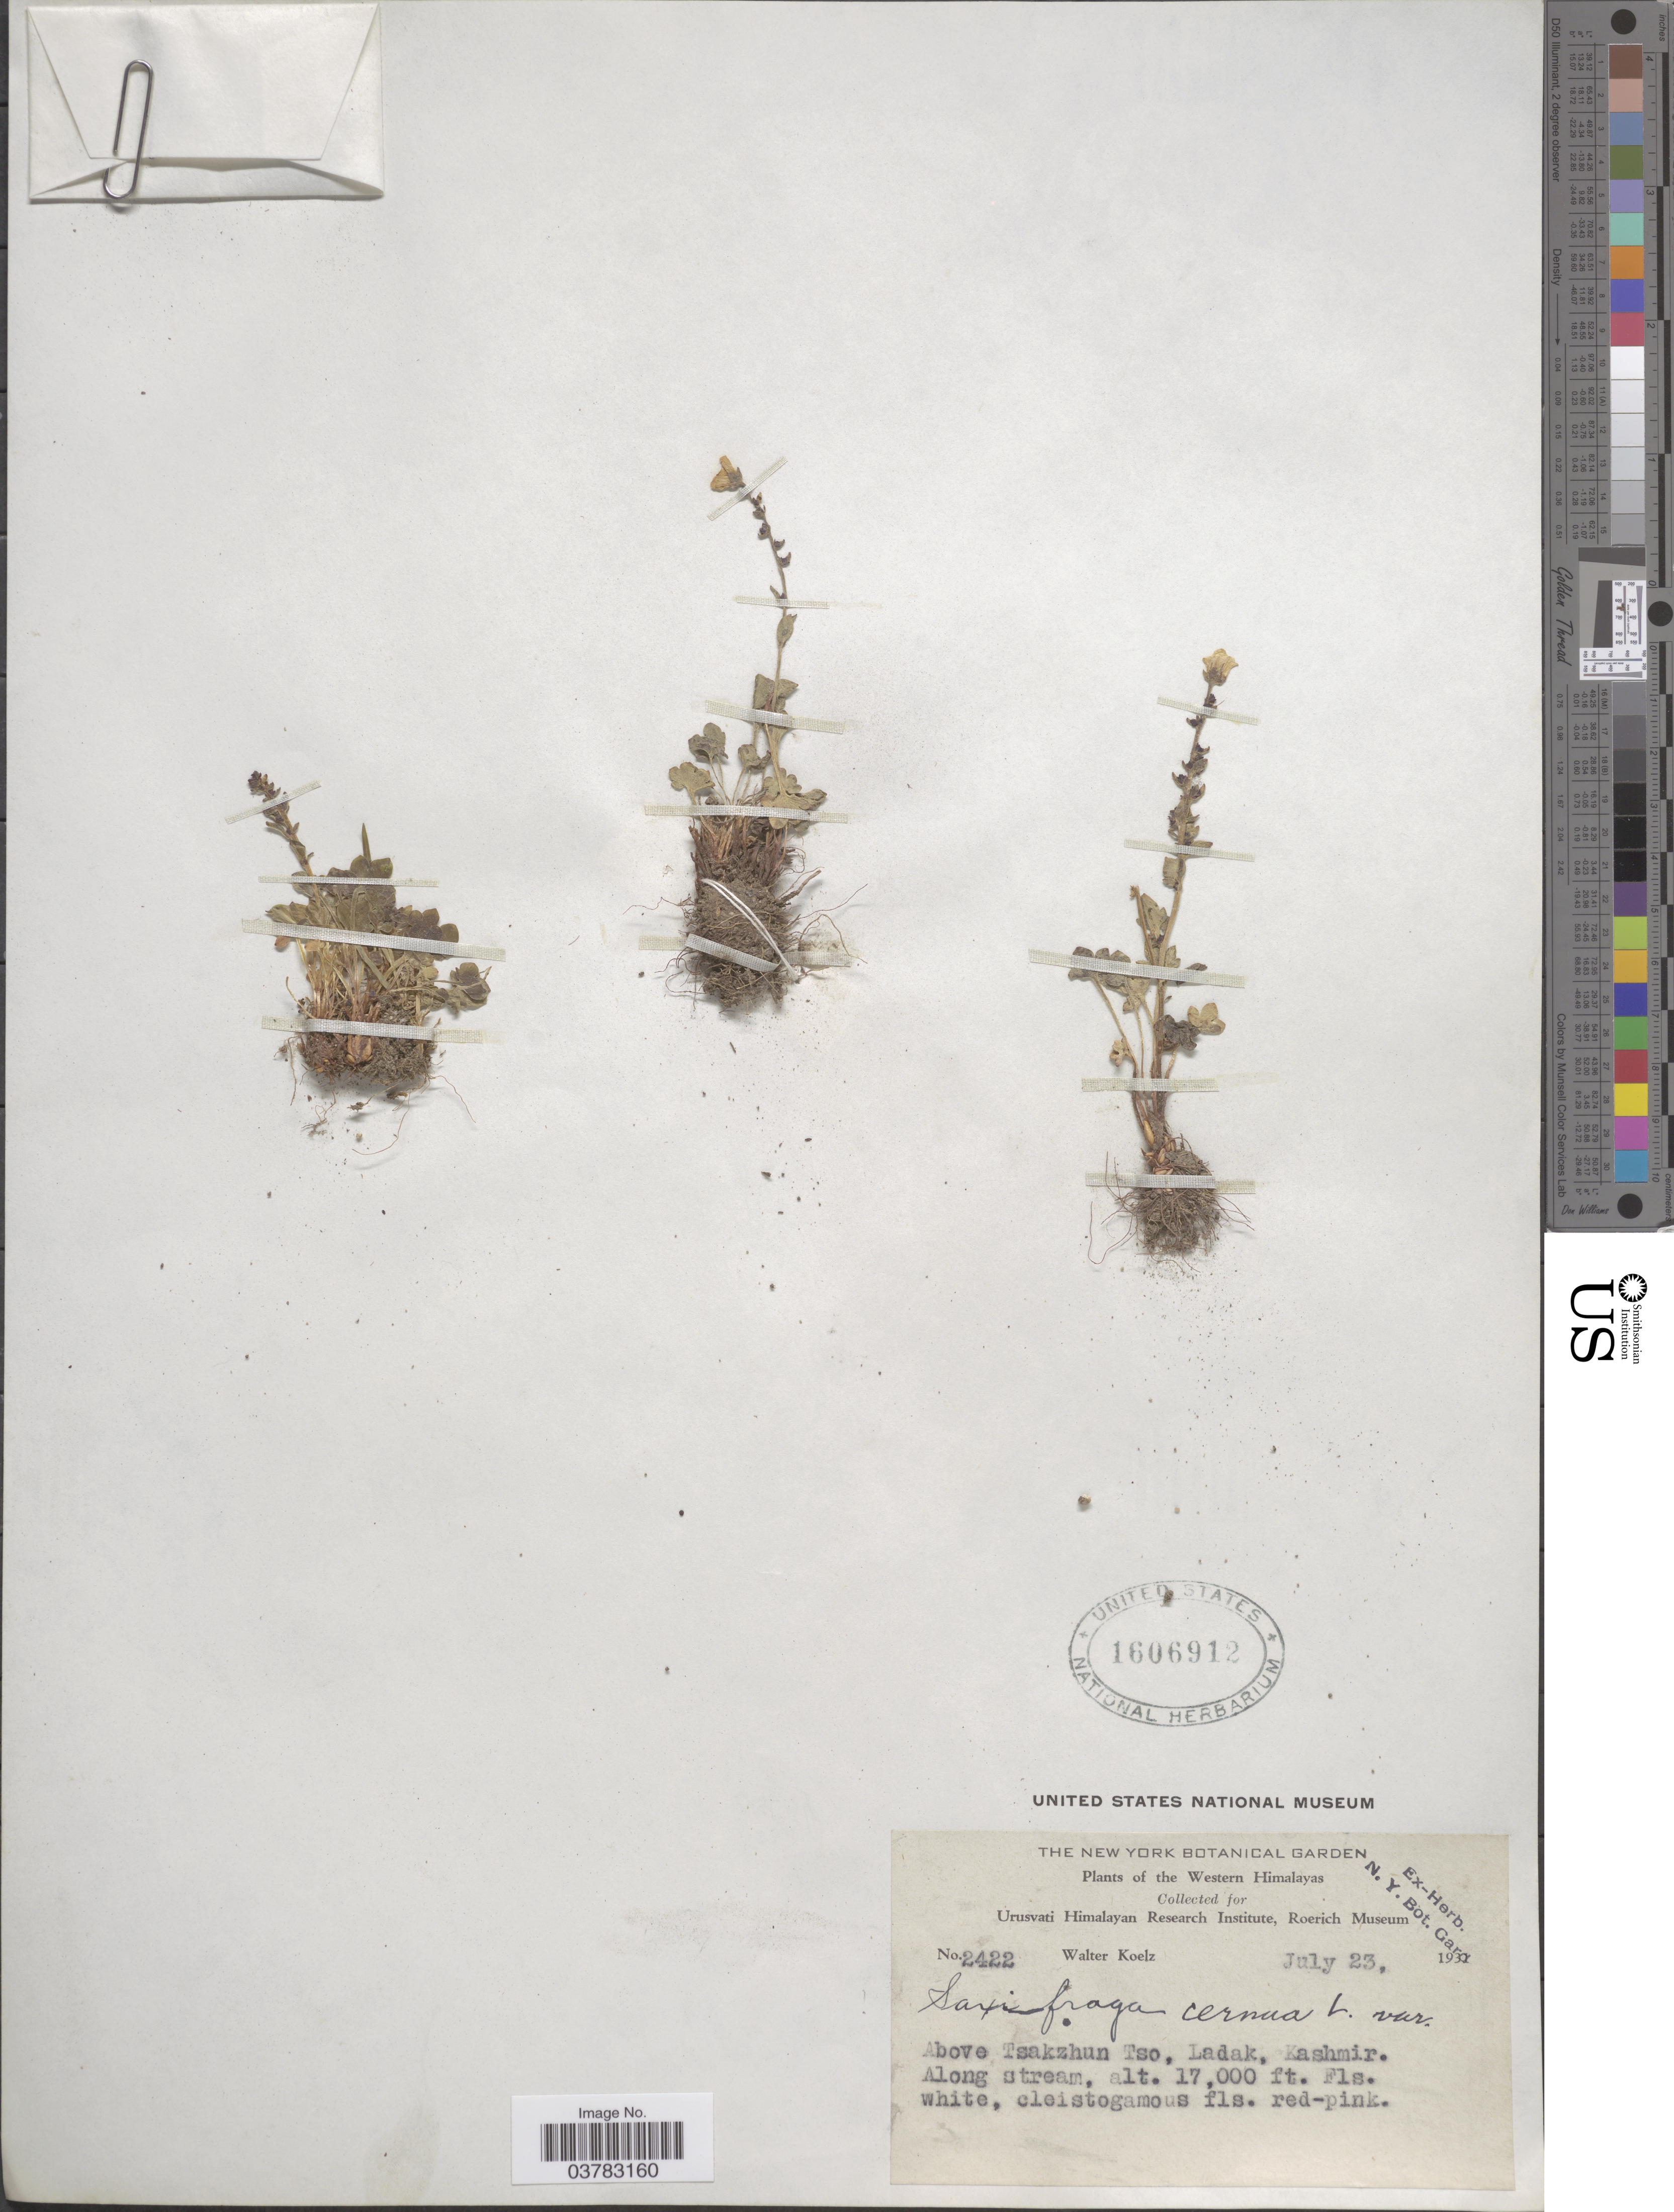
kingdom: Plantae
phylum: Tracheophyta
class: Magnoliopsida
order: Saxifragales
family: Saxifragaceae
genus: Saxifraga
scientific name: Saxifraga cernua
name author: L.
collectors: W. N. Koelz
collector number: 2422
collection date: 1931-07-23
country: India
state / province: Ladakh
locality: The Western Himalayas. Above Tsakzhun Tso, Ladak, Kashmir.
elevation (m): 5182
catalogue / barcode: US 1606912